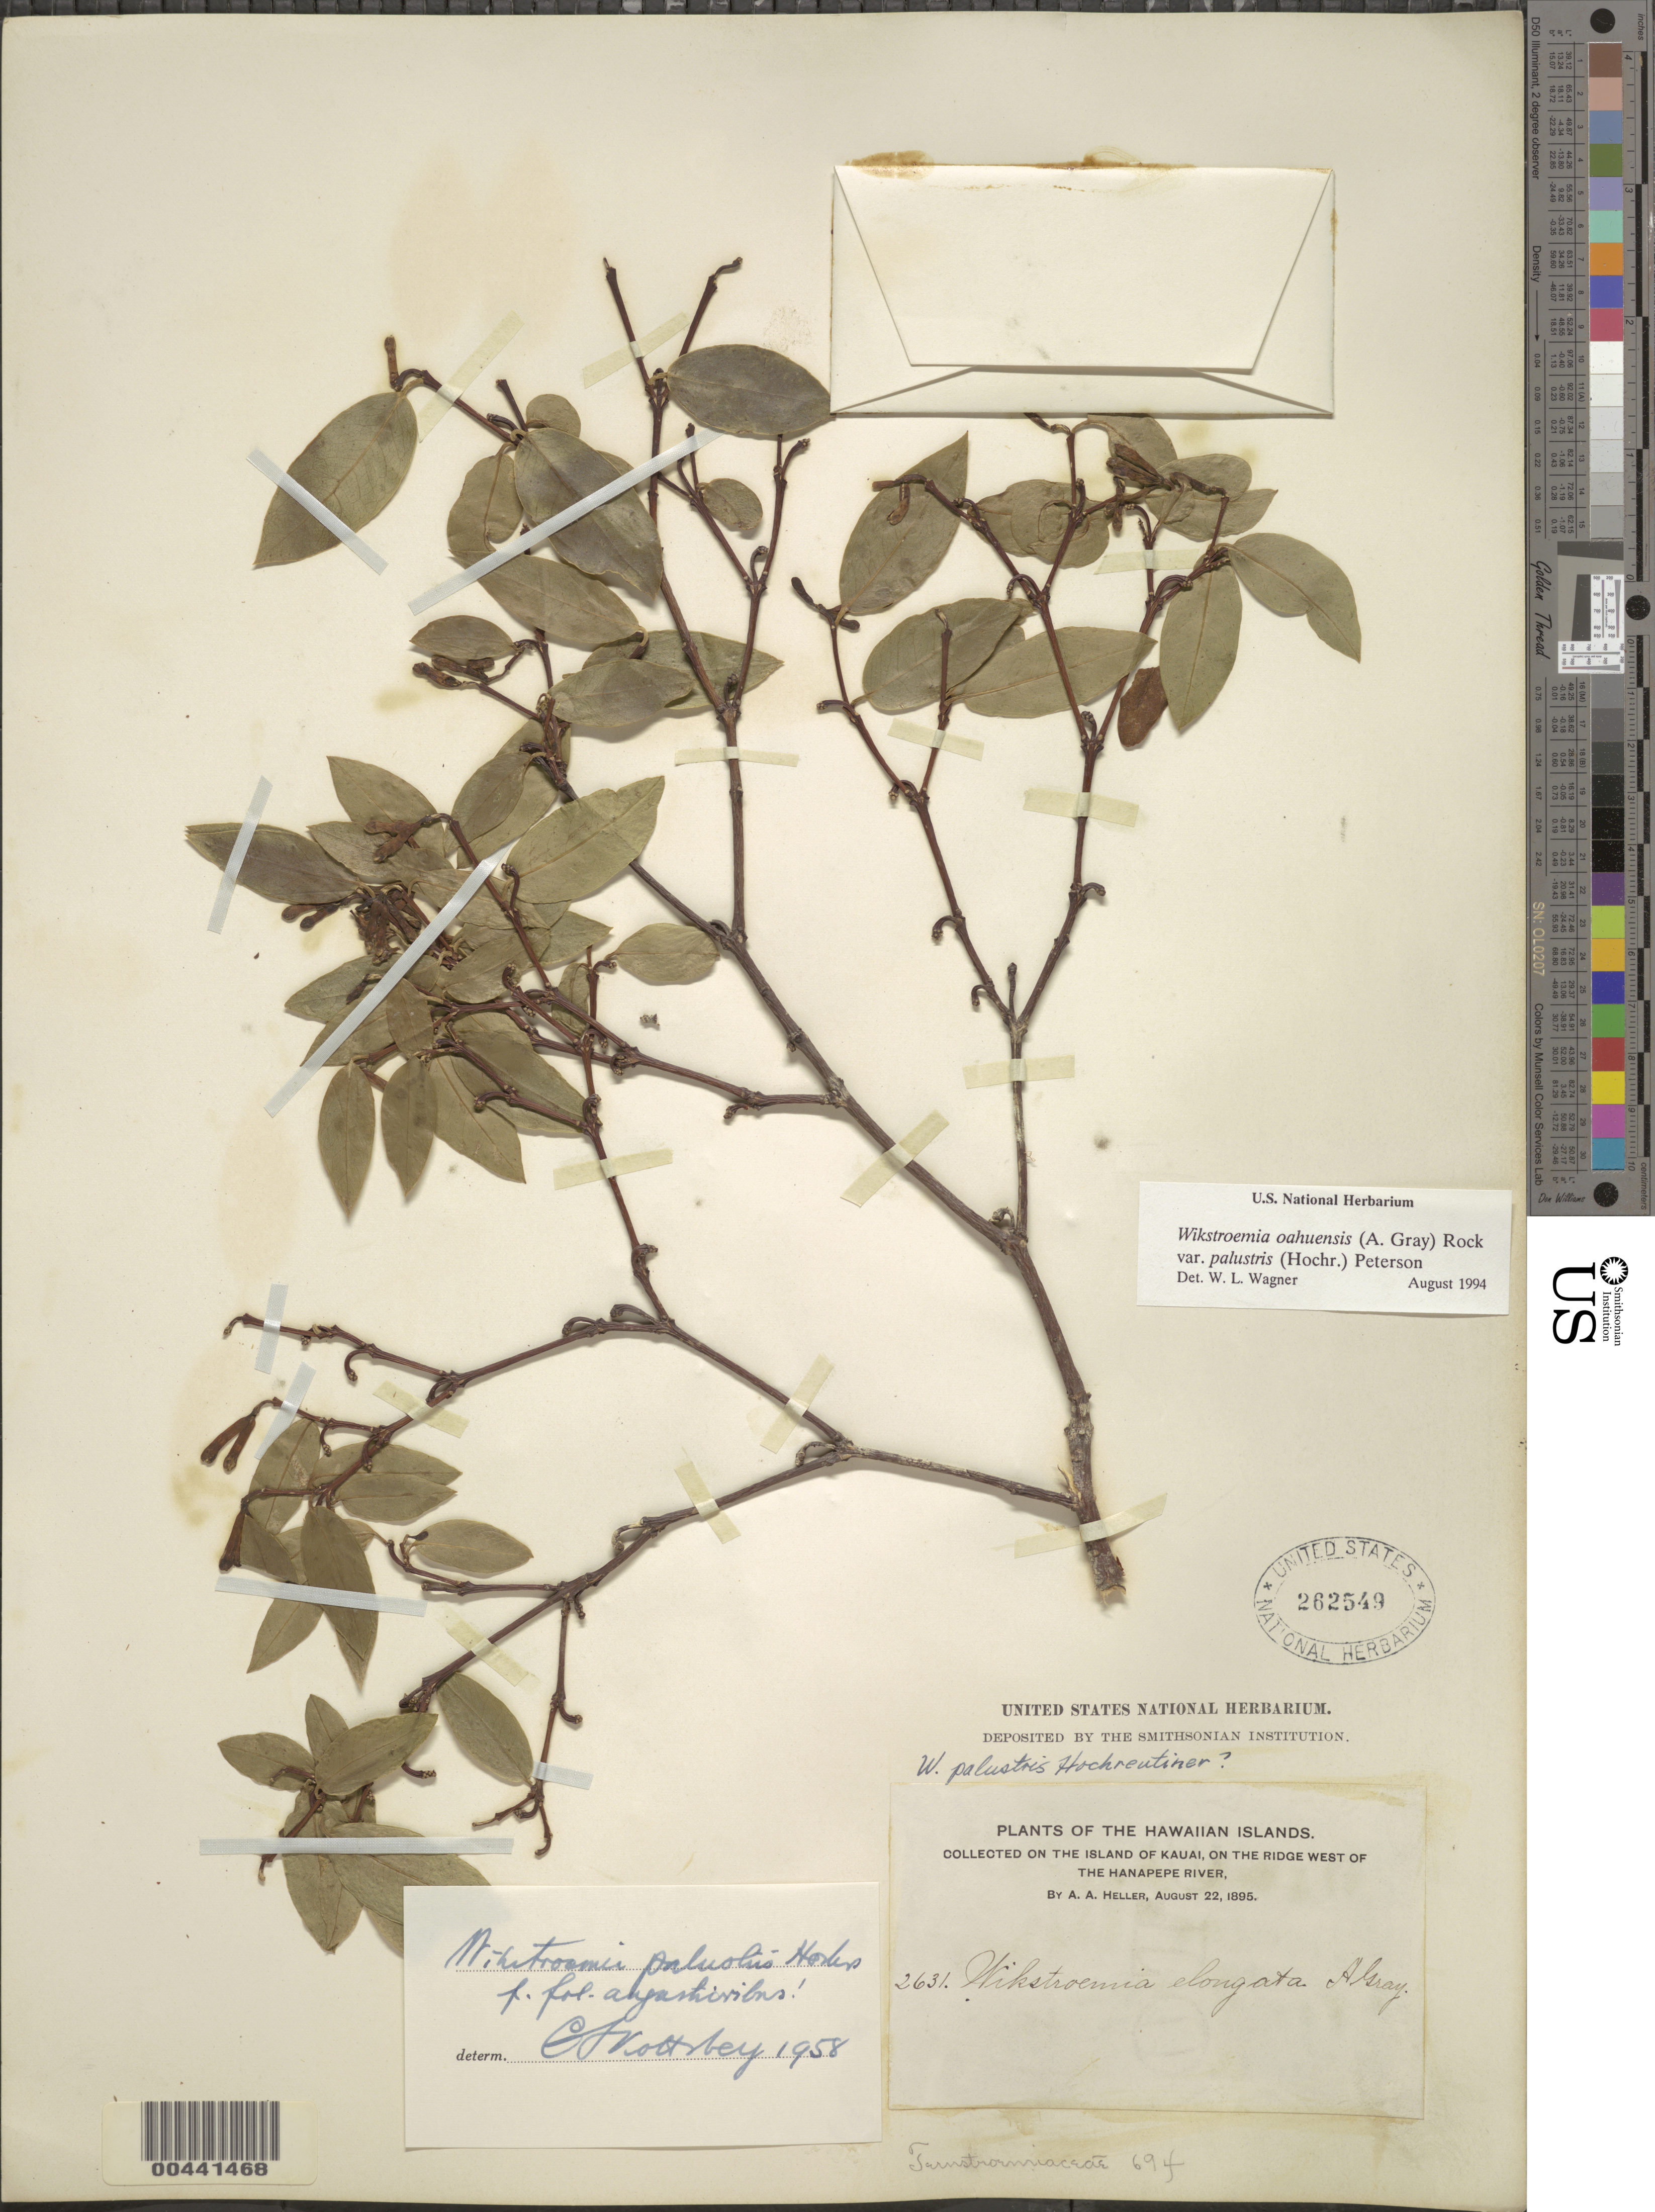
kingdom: Plantae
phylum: Tracheophyta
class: Magnoliopsida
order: Malvales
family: Thymelaeaceae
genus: Wikstroemia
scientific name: Wikstroemia oahuensis var. palustris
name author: (Hochr.) B. Peterson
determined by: Wagner, W. L., (BOT), Smithsonian Institution - National Museum of Natural History (UNITED STATES)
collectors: A. A. Heller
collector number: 2631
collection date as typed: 22 Aug 1895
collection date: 1895-08-22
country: United States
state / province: Hawaii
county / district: Kauai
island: Kaua'i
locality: On the ridge W of the Hanapepe River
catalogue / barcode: US 262549